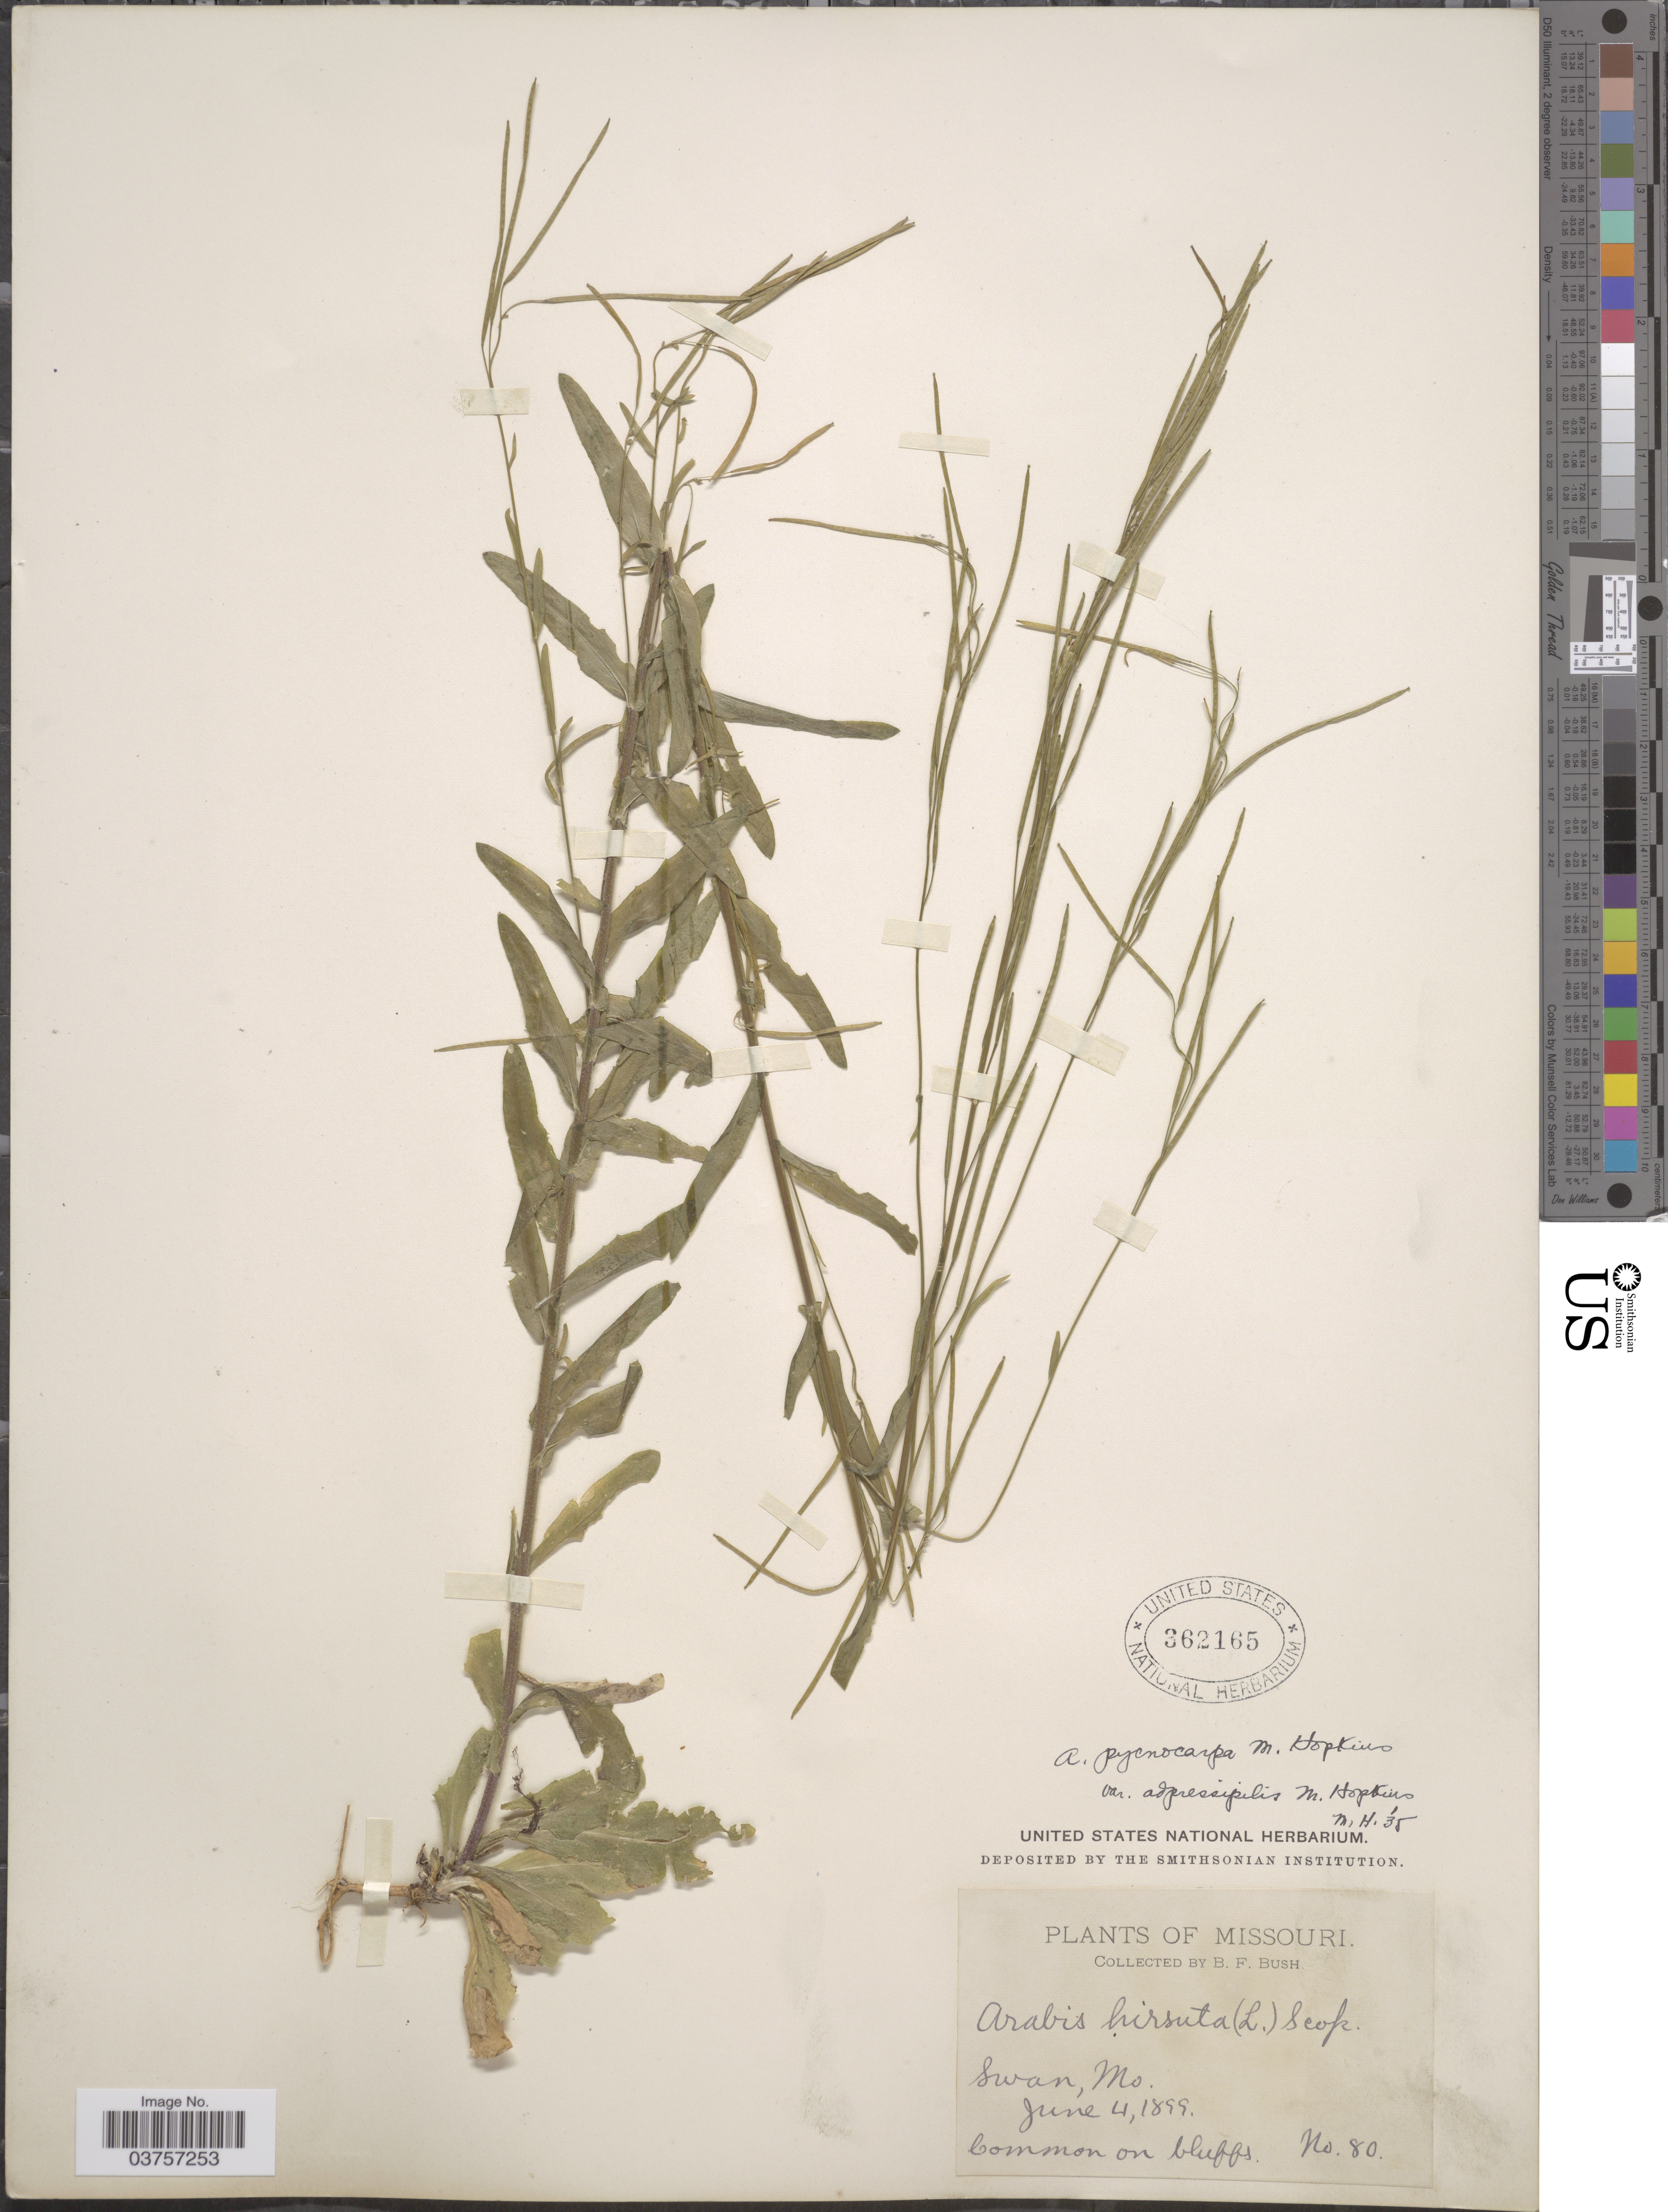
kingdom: Plantae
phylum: Tracheophyta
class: Magnoliopsida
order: Brassicales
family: Brassicaceae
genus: Arabis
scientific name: Arabis hirsuta var. adpressipilis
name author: (M. Hopkins) Rollins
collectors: B. F. Bush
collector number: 80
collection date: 1899-06-04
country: United States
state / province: Missouri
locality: Swan.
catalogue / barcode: US 362165